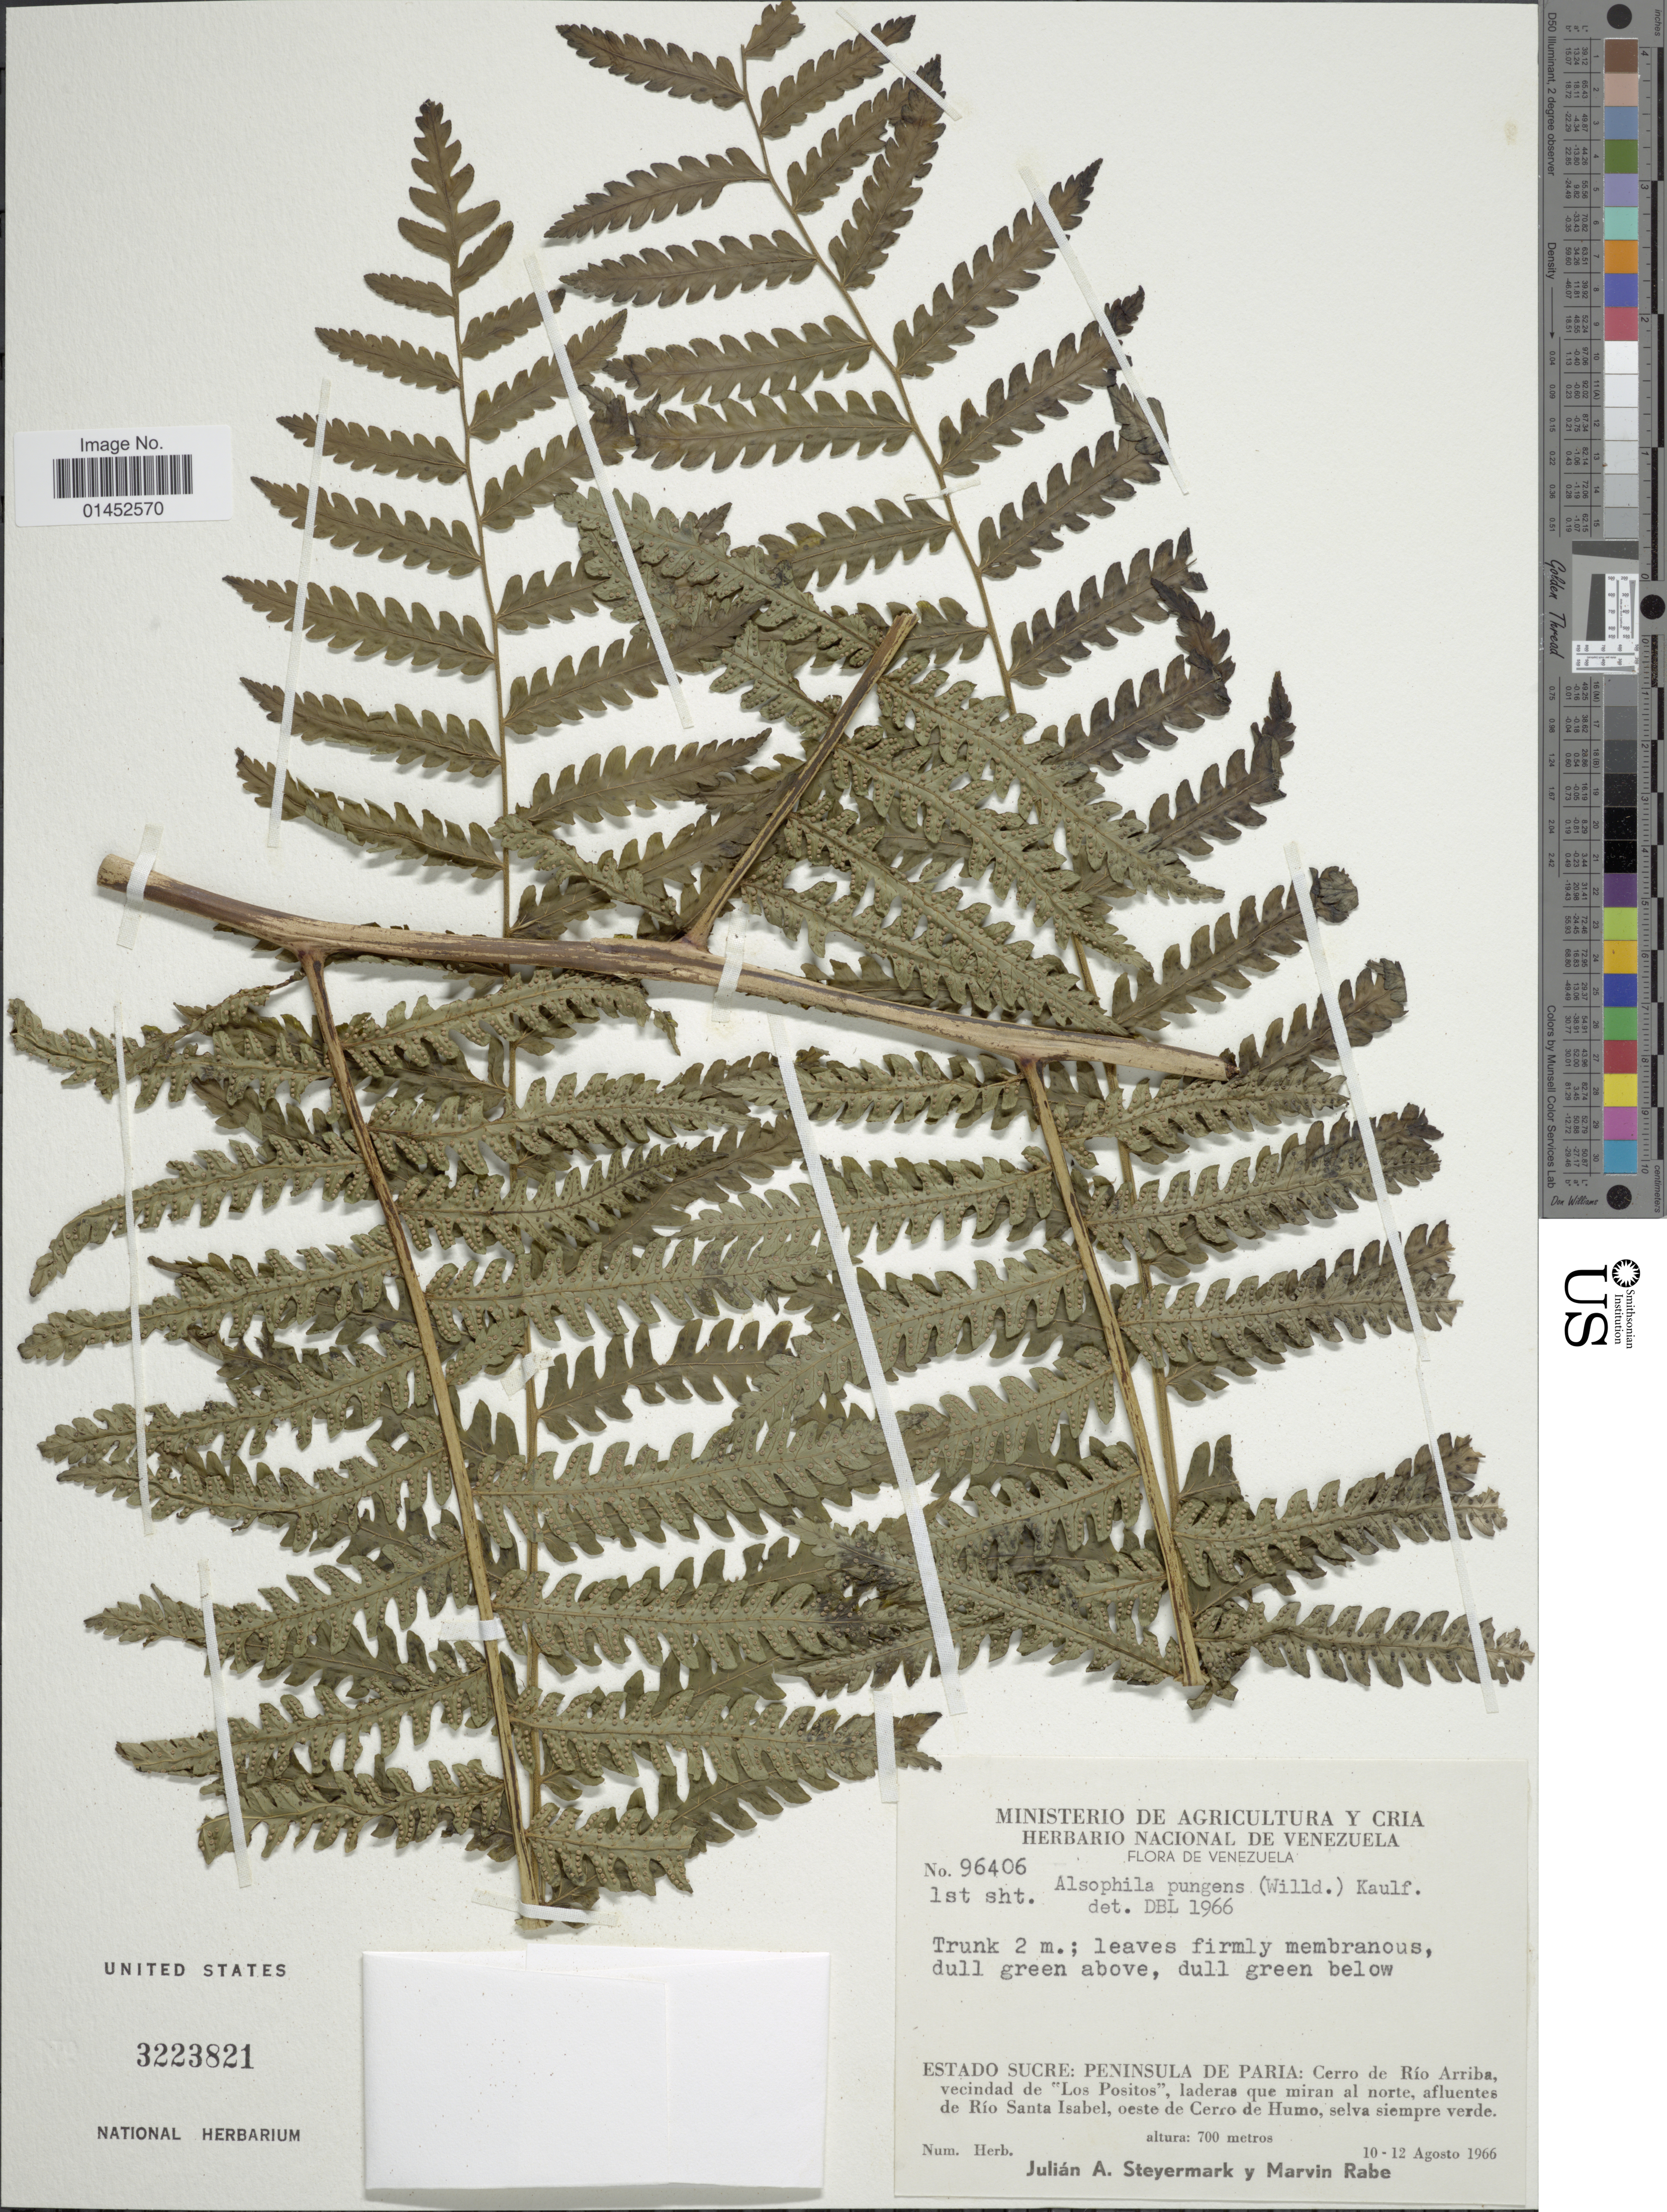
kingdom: Plantae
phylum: Tracheophyta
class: Polypodiopsida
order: Cyatheales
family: Cyatheaceae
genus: Cyathea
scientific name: Cyathea pungens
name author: (Willd.) Domin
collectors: J. Steyermark & M. Rabe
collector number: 96406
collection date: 1966-08-10/1966-08-12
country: Venezuela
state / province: Sucre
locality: Estado Sucre: Peninsula de Paria: Cerro de Río Arriba, vecindad de 'Los Positos', laderas que miran al norte, afluentes de Río Santa Isabel, oeste de Cerro de Humo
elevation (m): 700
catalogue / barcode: US 3223821